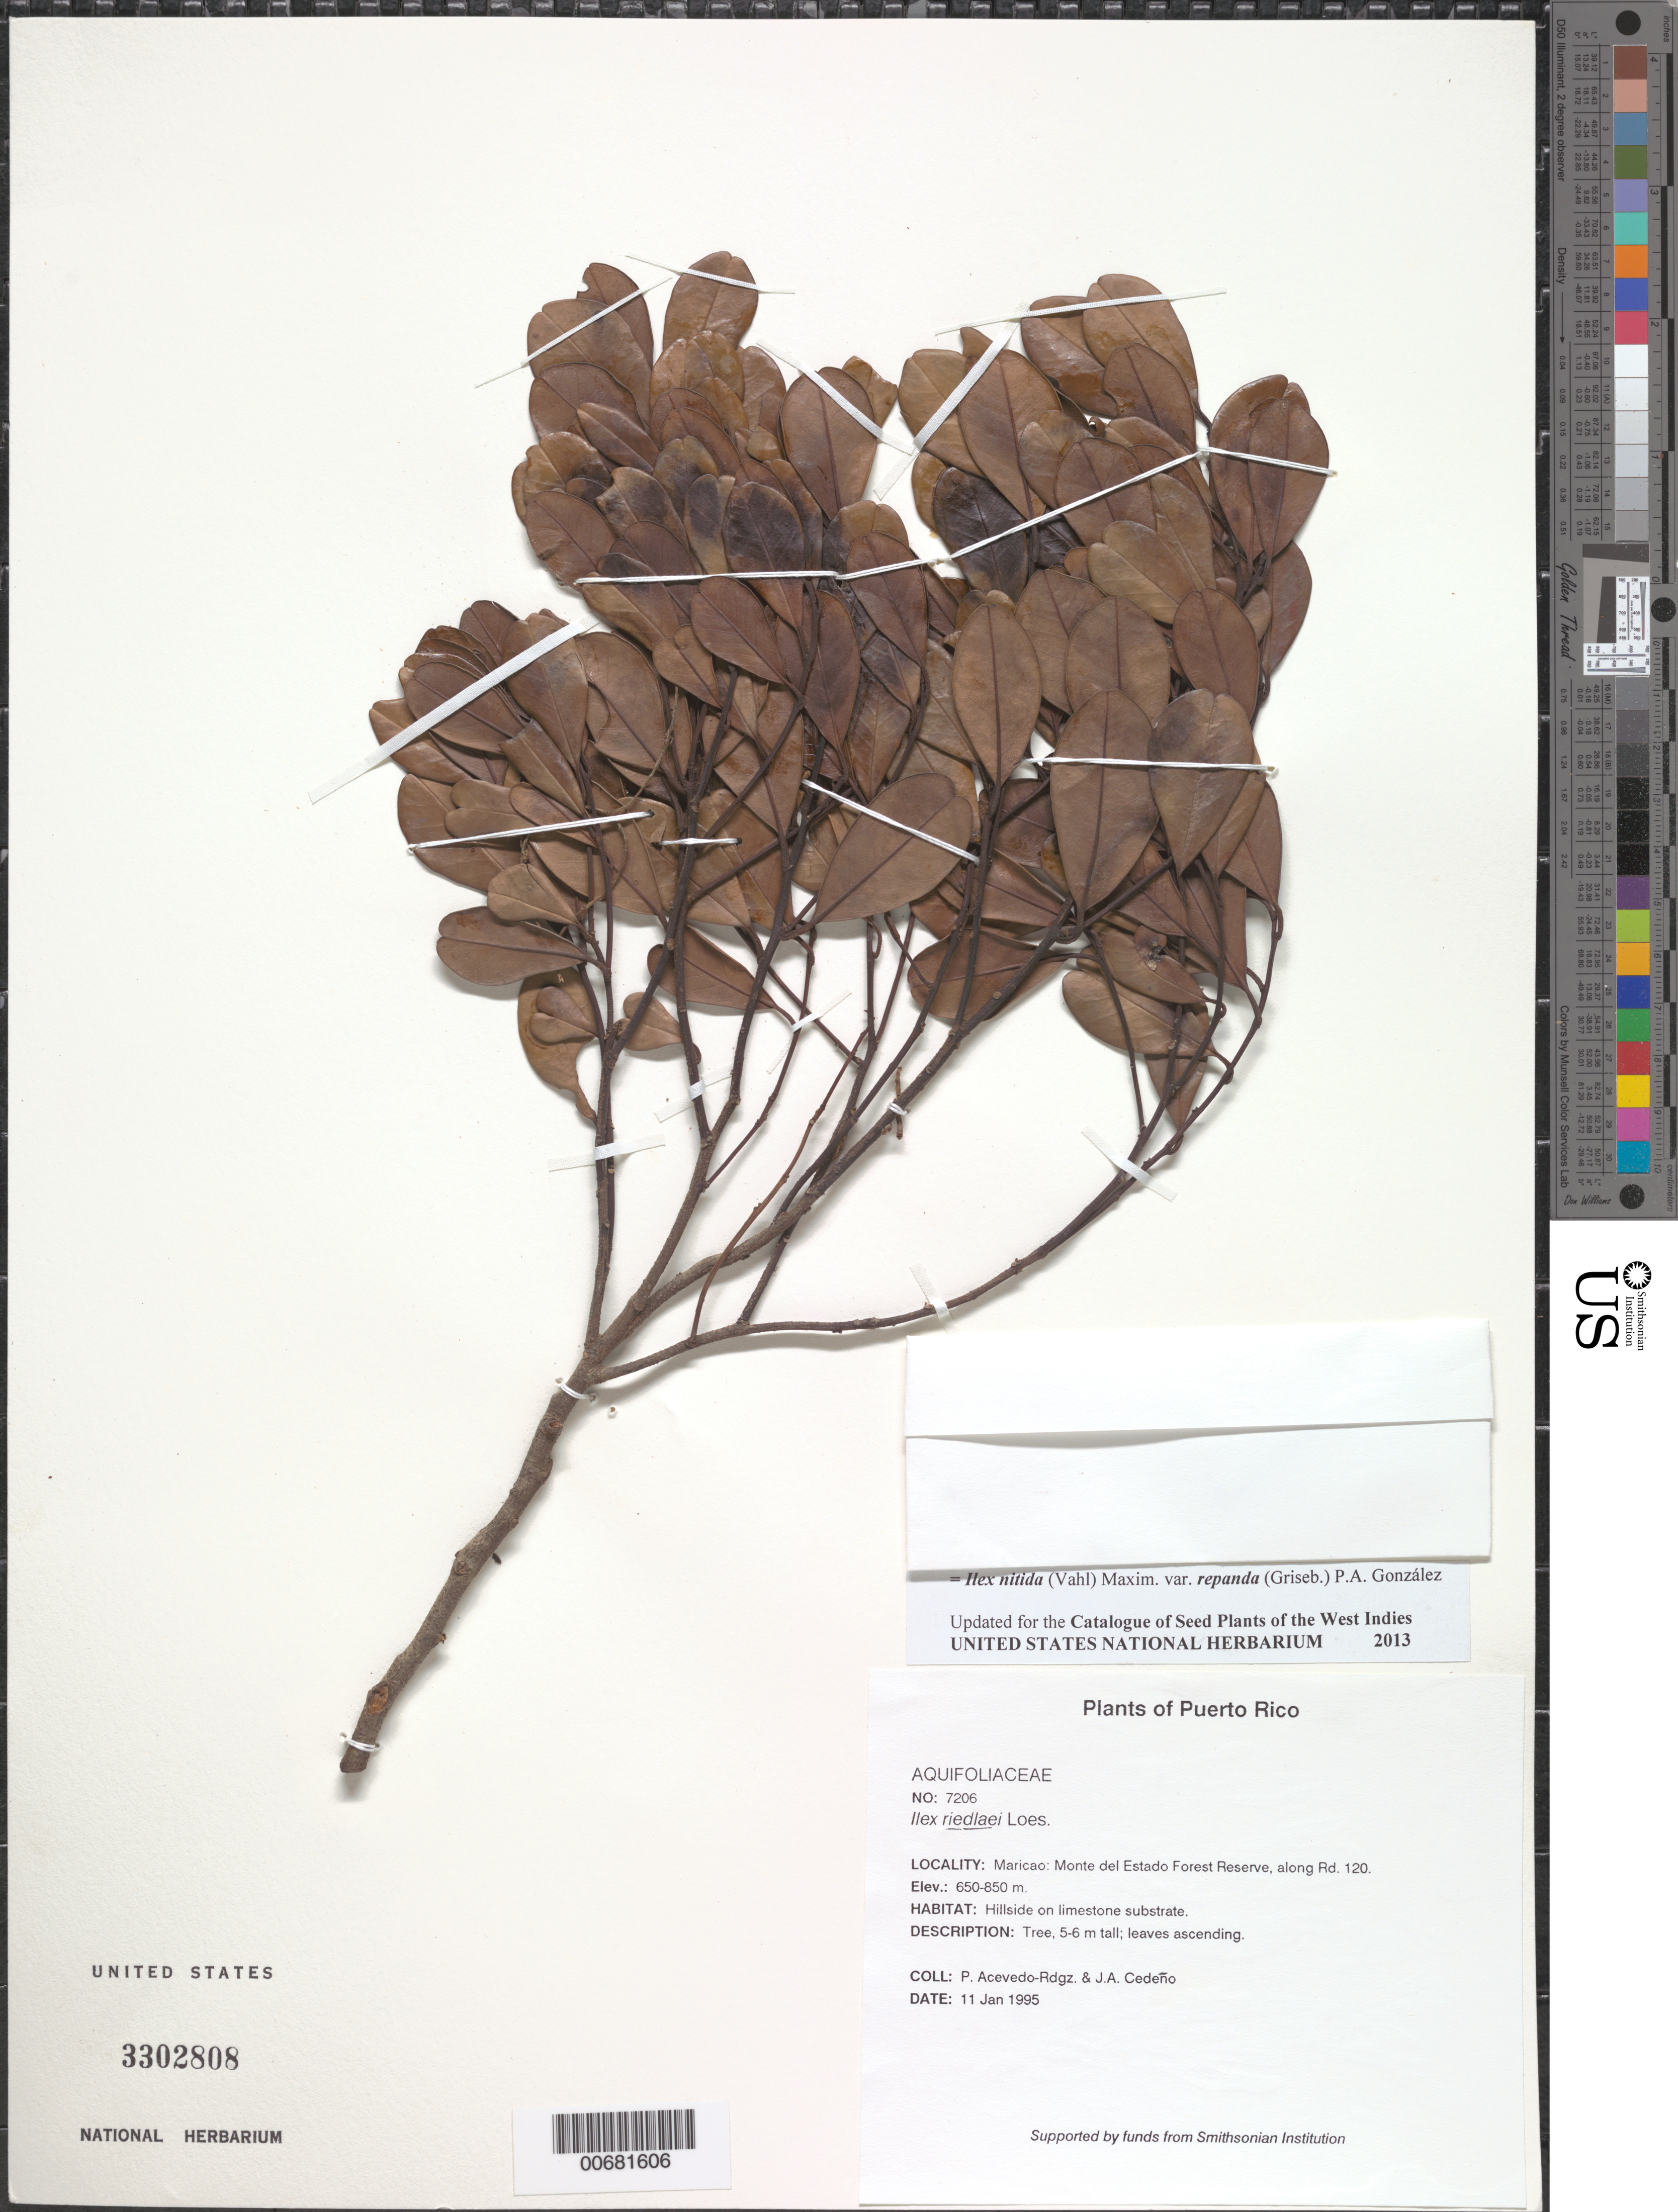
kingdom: Plantae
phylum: Tracheophyta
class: Magnoliopsida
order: Aquifoliales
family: Aquifoliaceae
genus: Ilex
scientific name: Ilex nitida var. repanda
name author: (Griseb.) P. A. González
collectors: P. Acevedo-Rodr. & J. A. Cedeño M.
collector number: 7206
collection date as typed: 11 Jan 1995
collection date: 1995-01-11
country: Puerto Rico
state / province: Maricao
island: Puerto Rico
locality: Maricao: Monte del Estado Forest Reserve, along Rd. 120.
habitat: Hillside on limestone substrate.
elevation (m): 650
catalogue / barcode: US 3302808